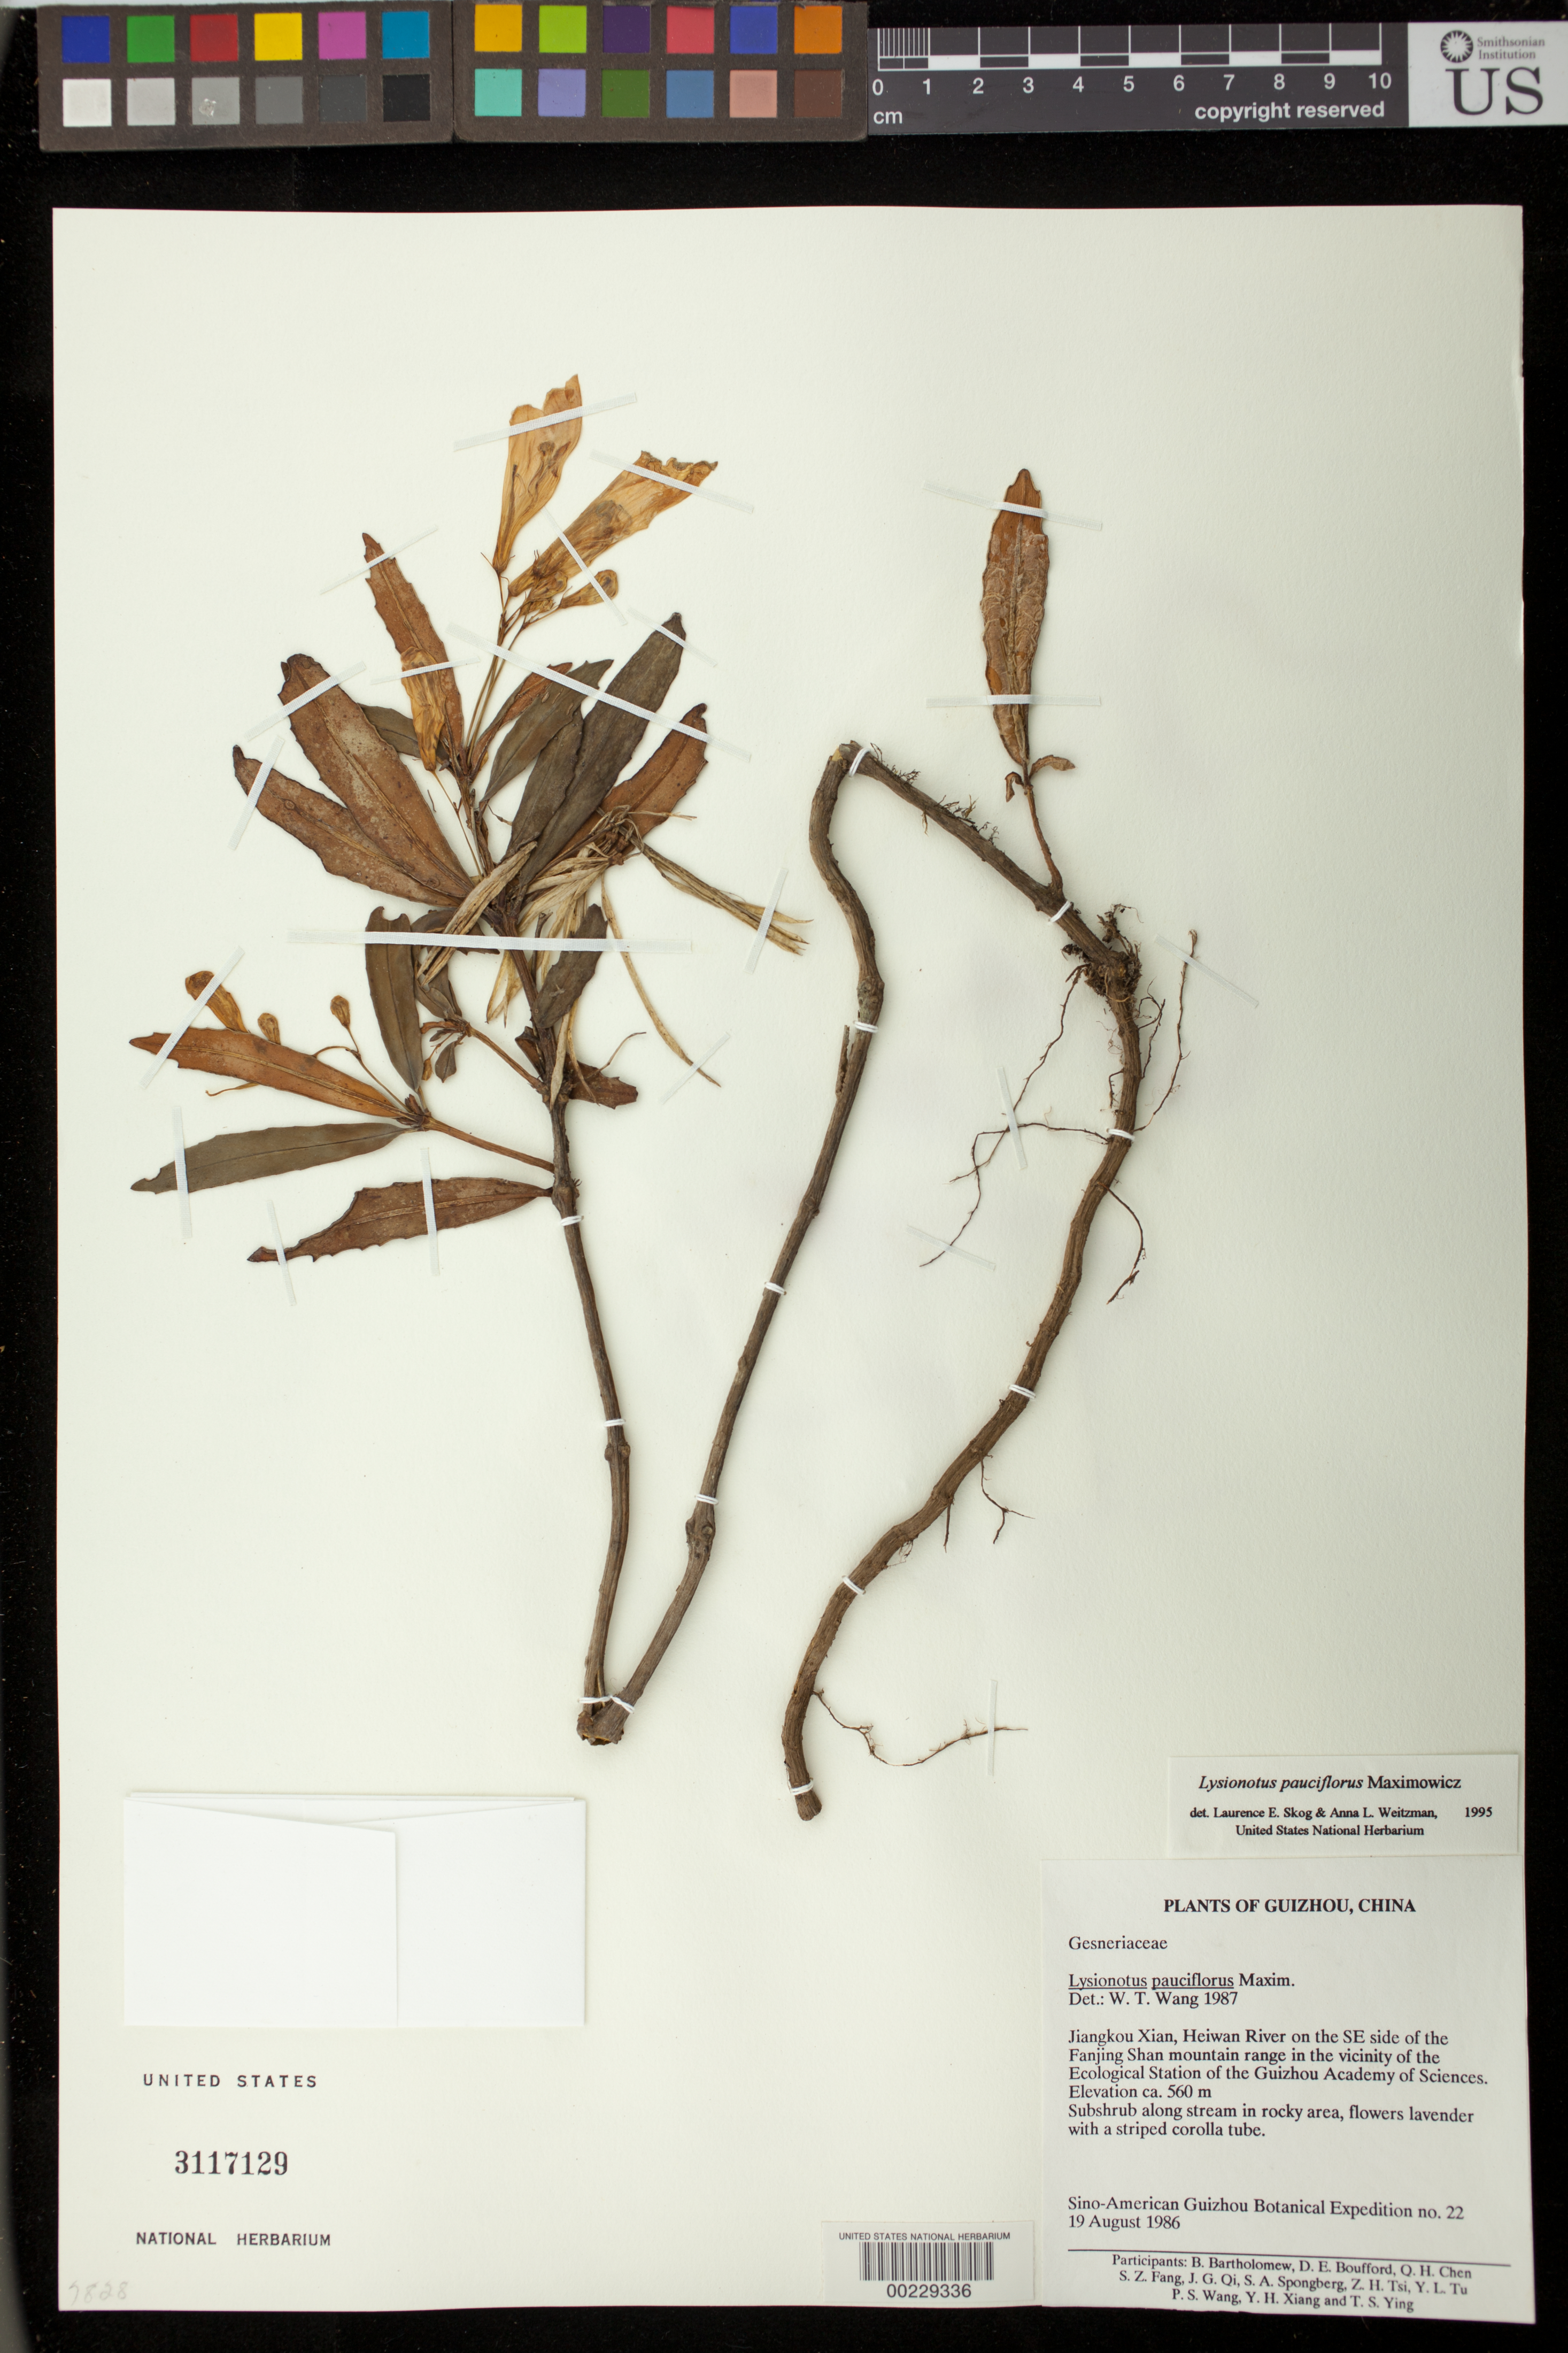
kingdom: Plantae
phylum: Tracheophyta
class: Magnoliopsida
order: Lamiales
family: Gesneriaceae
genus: Lysionotus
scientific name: Lysionotus pauciflorus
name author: Maxim.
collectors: Sino-Amer. Guizhou Bot. Exped.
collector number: S-AGBE 22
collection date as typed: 19 Aug 1986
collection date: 1986-08-19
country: China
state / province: Guizhou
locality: Jiangkou xian, heiwan river on se side of fanjing shan mountain range in vicinity of ecol station of guizhou academy of sciences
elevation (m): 560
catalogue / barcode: US 3117129